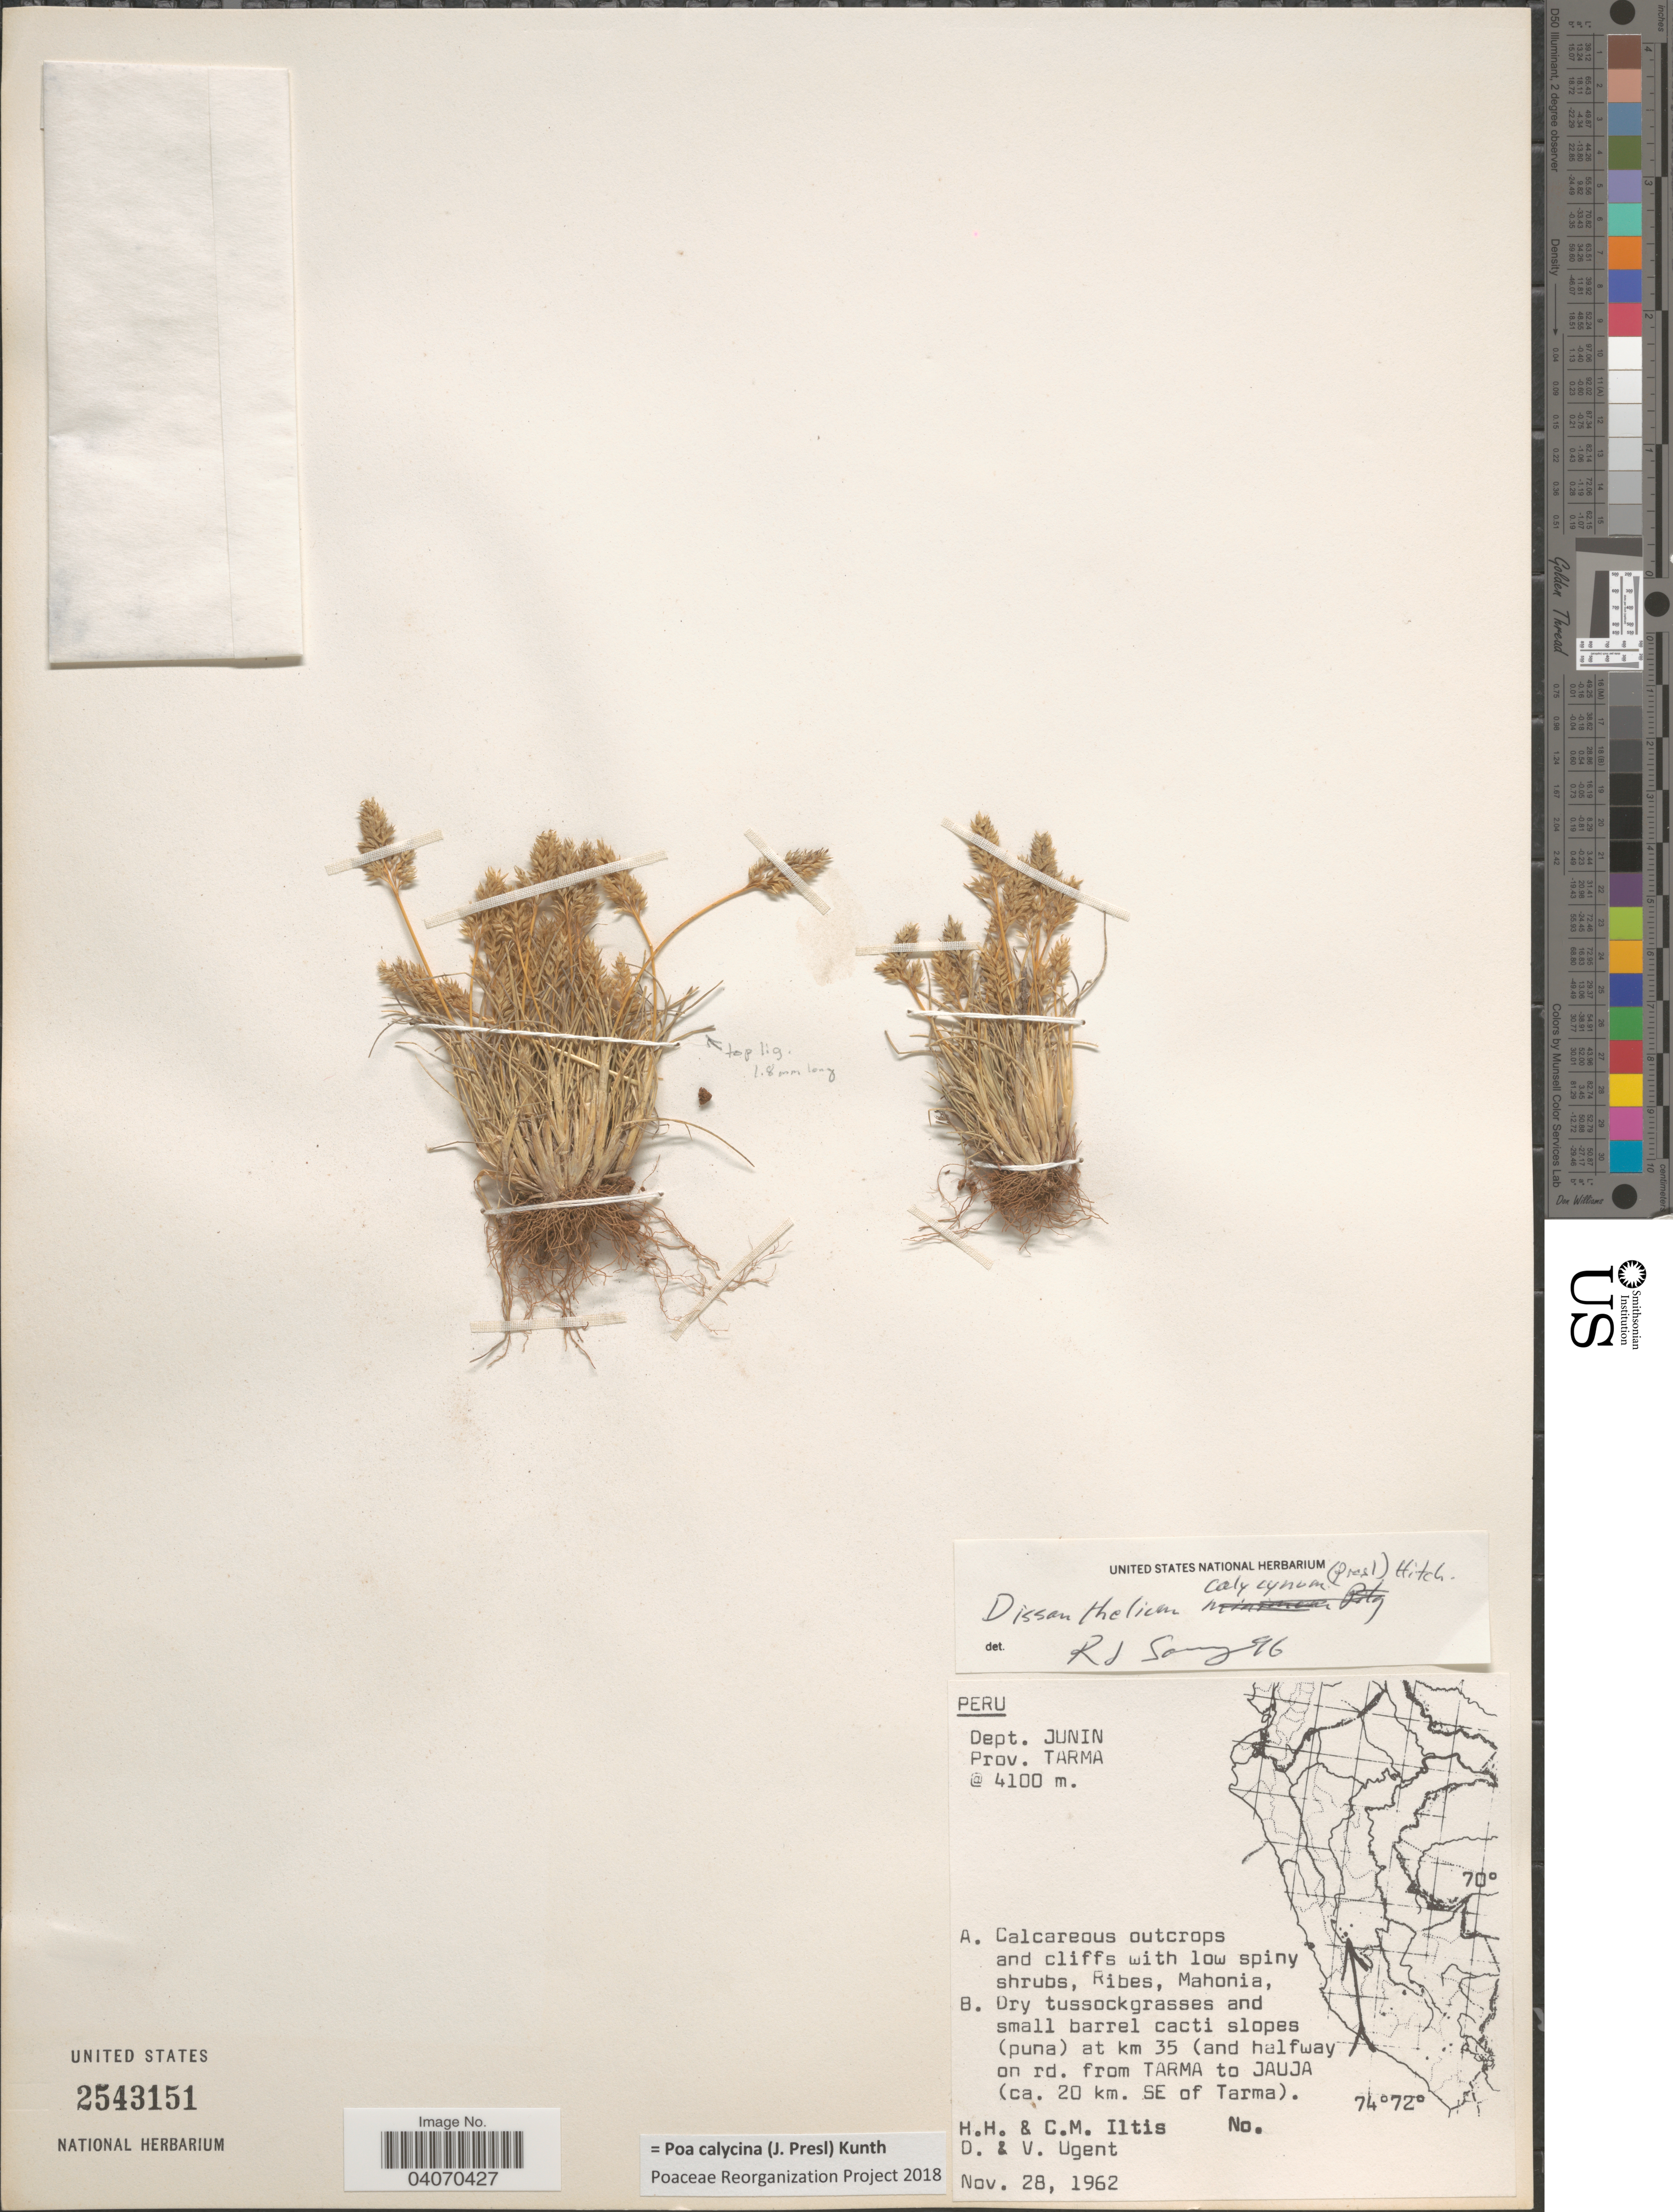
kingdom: Plantae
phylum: Tracheophyta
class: Liliopsida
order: Poales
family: Poaceae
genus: Poa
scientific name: Poa calycina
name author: (J. Presl) Kunth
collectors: H. H. Iltis, C. M Iltis, D. Ugent & V. Ugent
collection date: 1962-11-28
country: Peru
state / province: Junín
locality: Dept. Junín. Prov. Tarma. At km 35 (and halfway on rd. from Tarma to Jauja (ca. 20 km. SE of Tarma).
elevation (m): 4100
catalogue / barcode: US 2543151